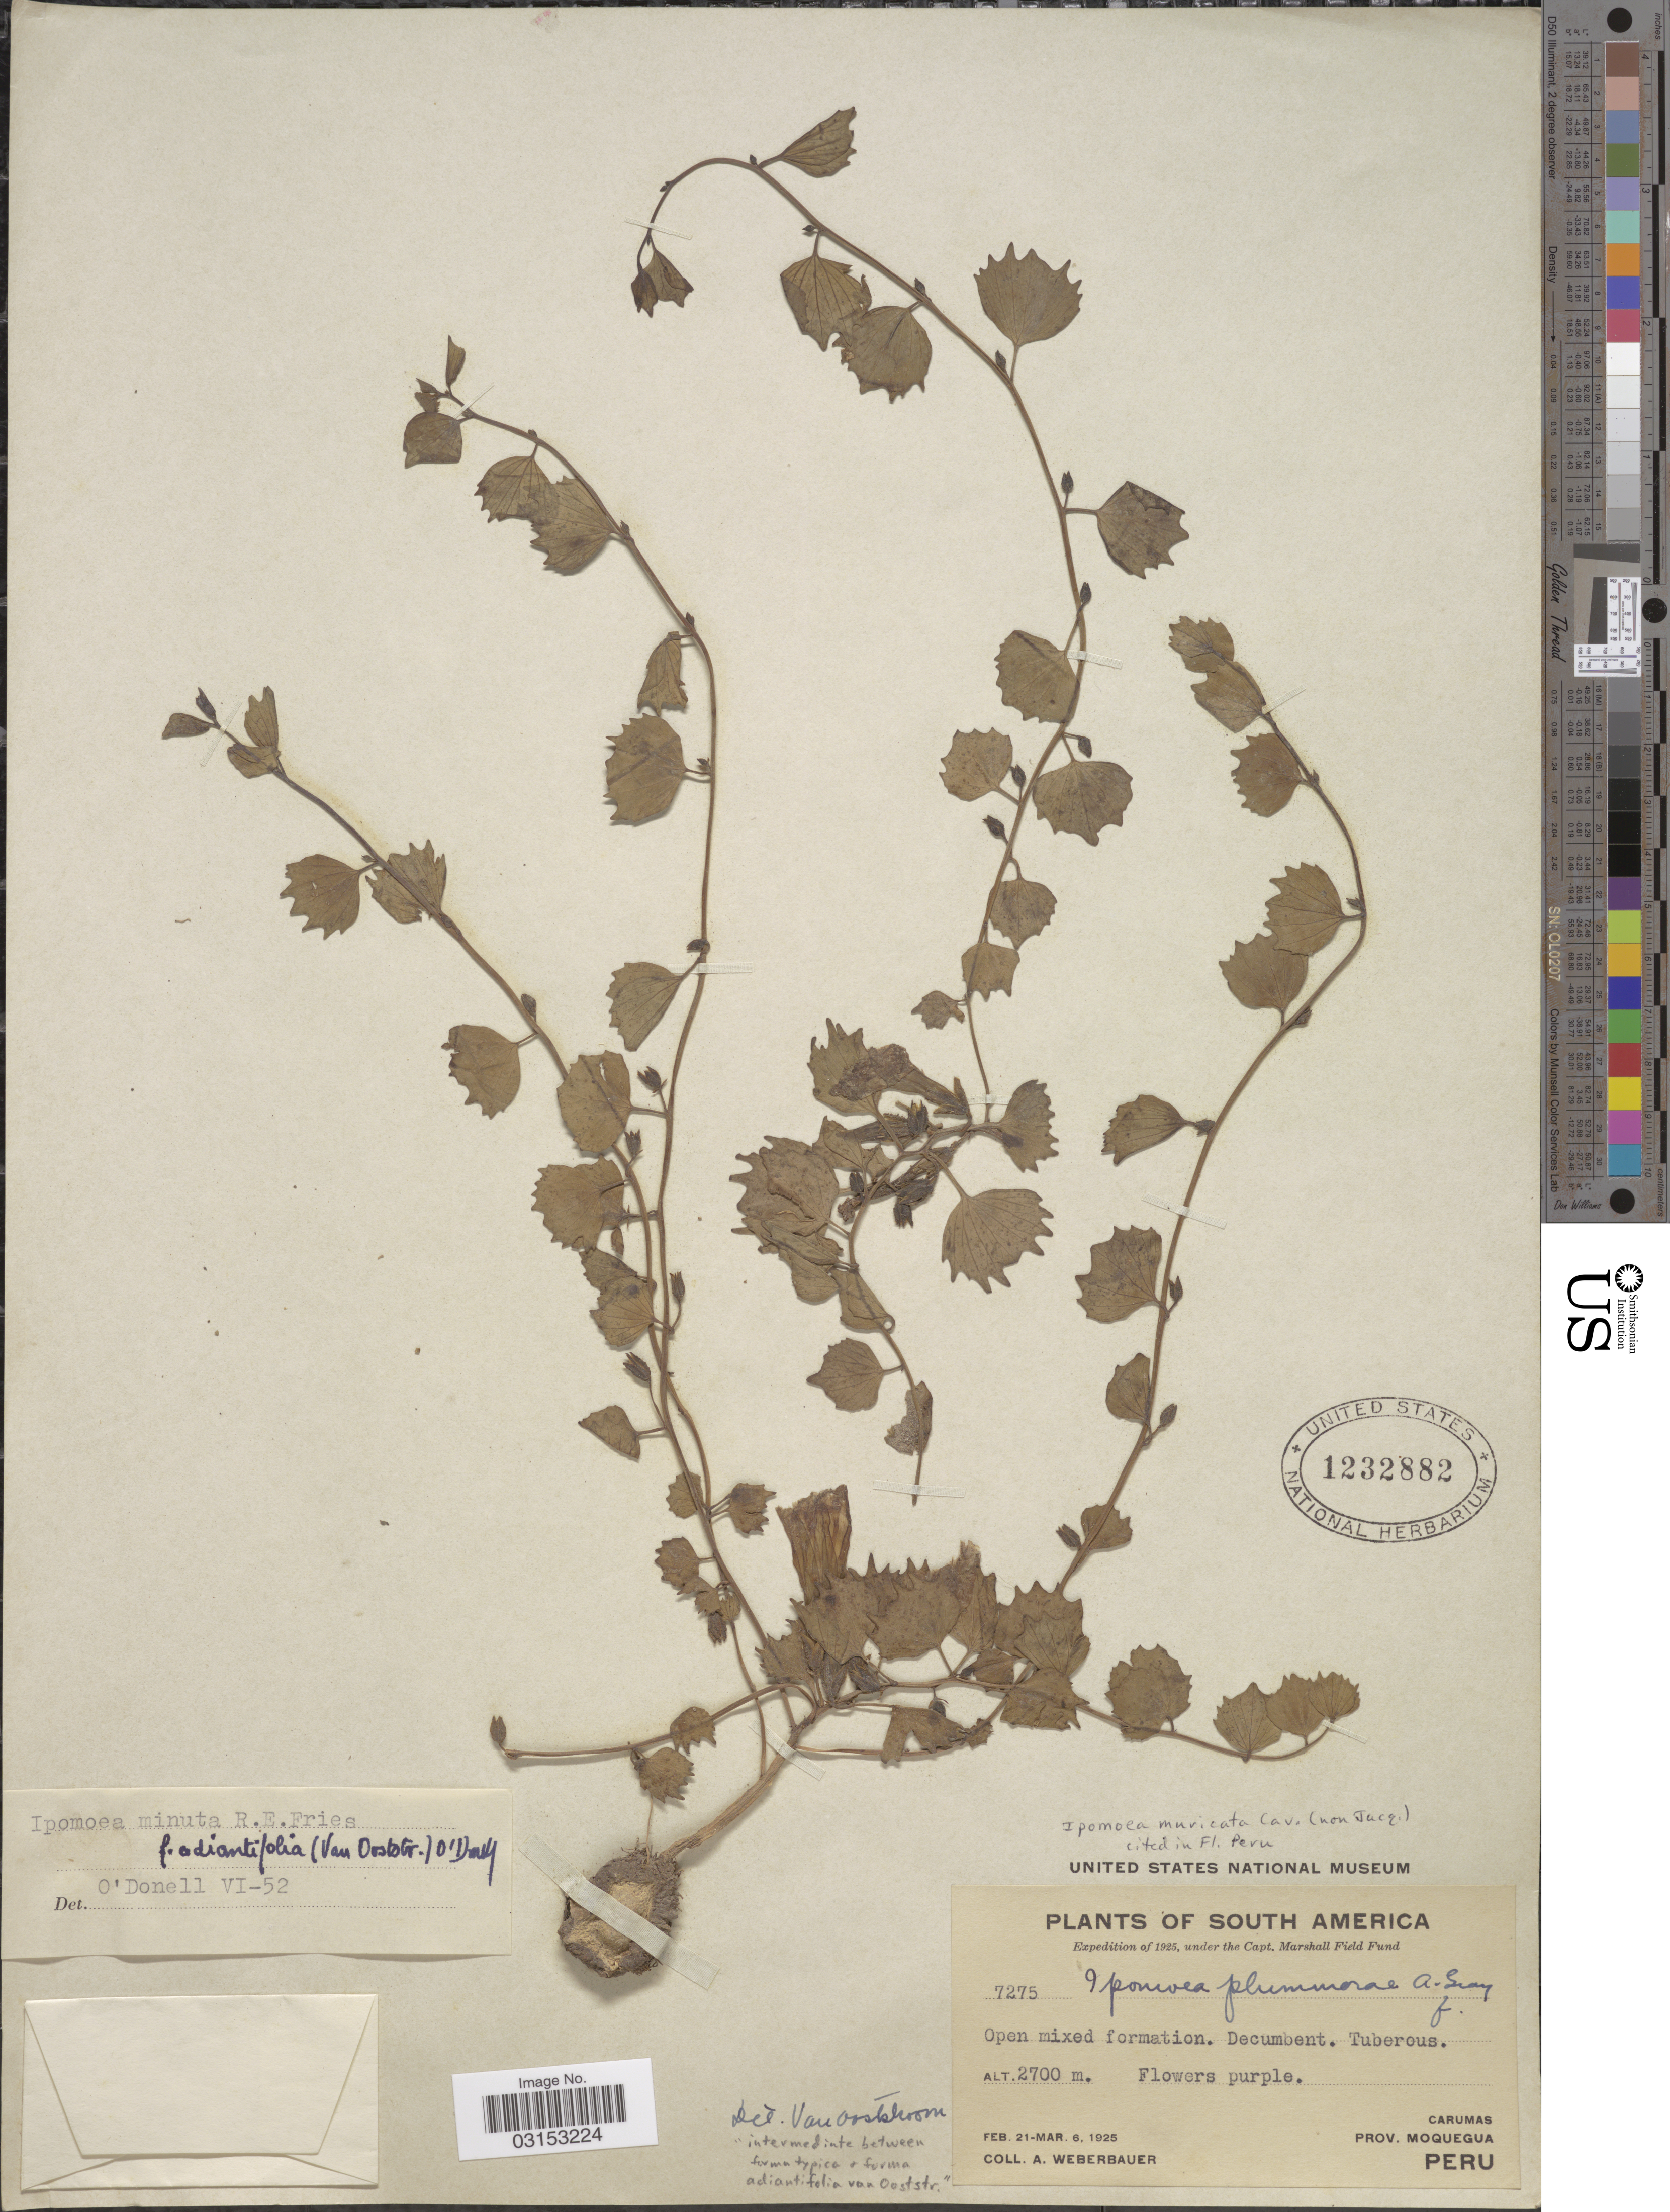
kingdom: Plantae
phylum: Tracheophyta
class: Magnoliopsida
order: Solanales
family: Convolvulaceae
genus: Ipomoea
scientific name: Ipomoea plummerae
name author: A. Gray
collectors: A. Weberbauer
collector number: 7275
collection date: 1925-02-21/1925-03-06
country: Peru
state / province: Moquegua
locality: Carumas.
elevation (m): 2700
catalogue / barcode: US 1232882